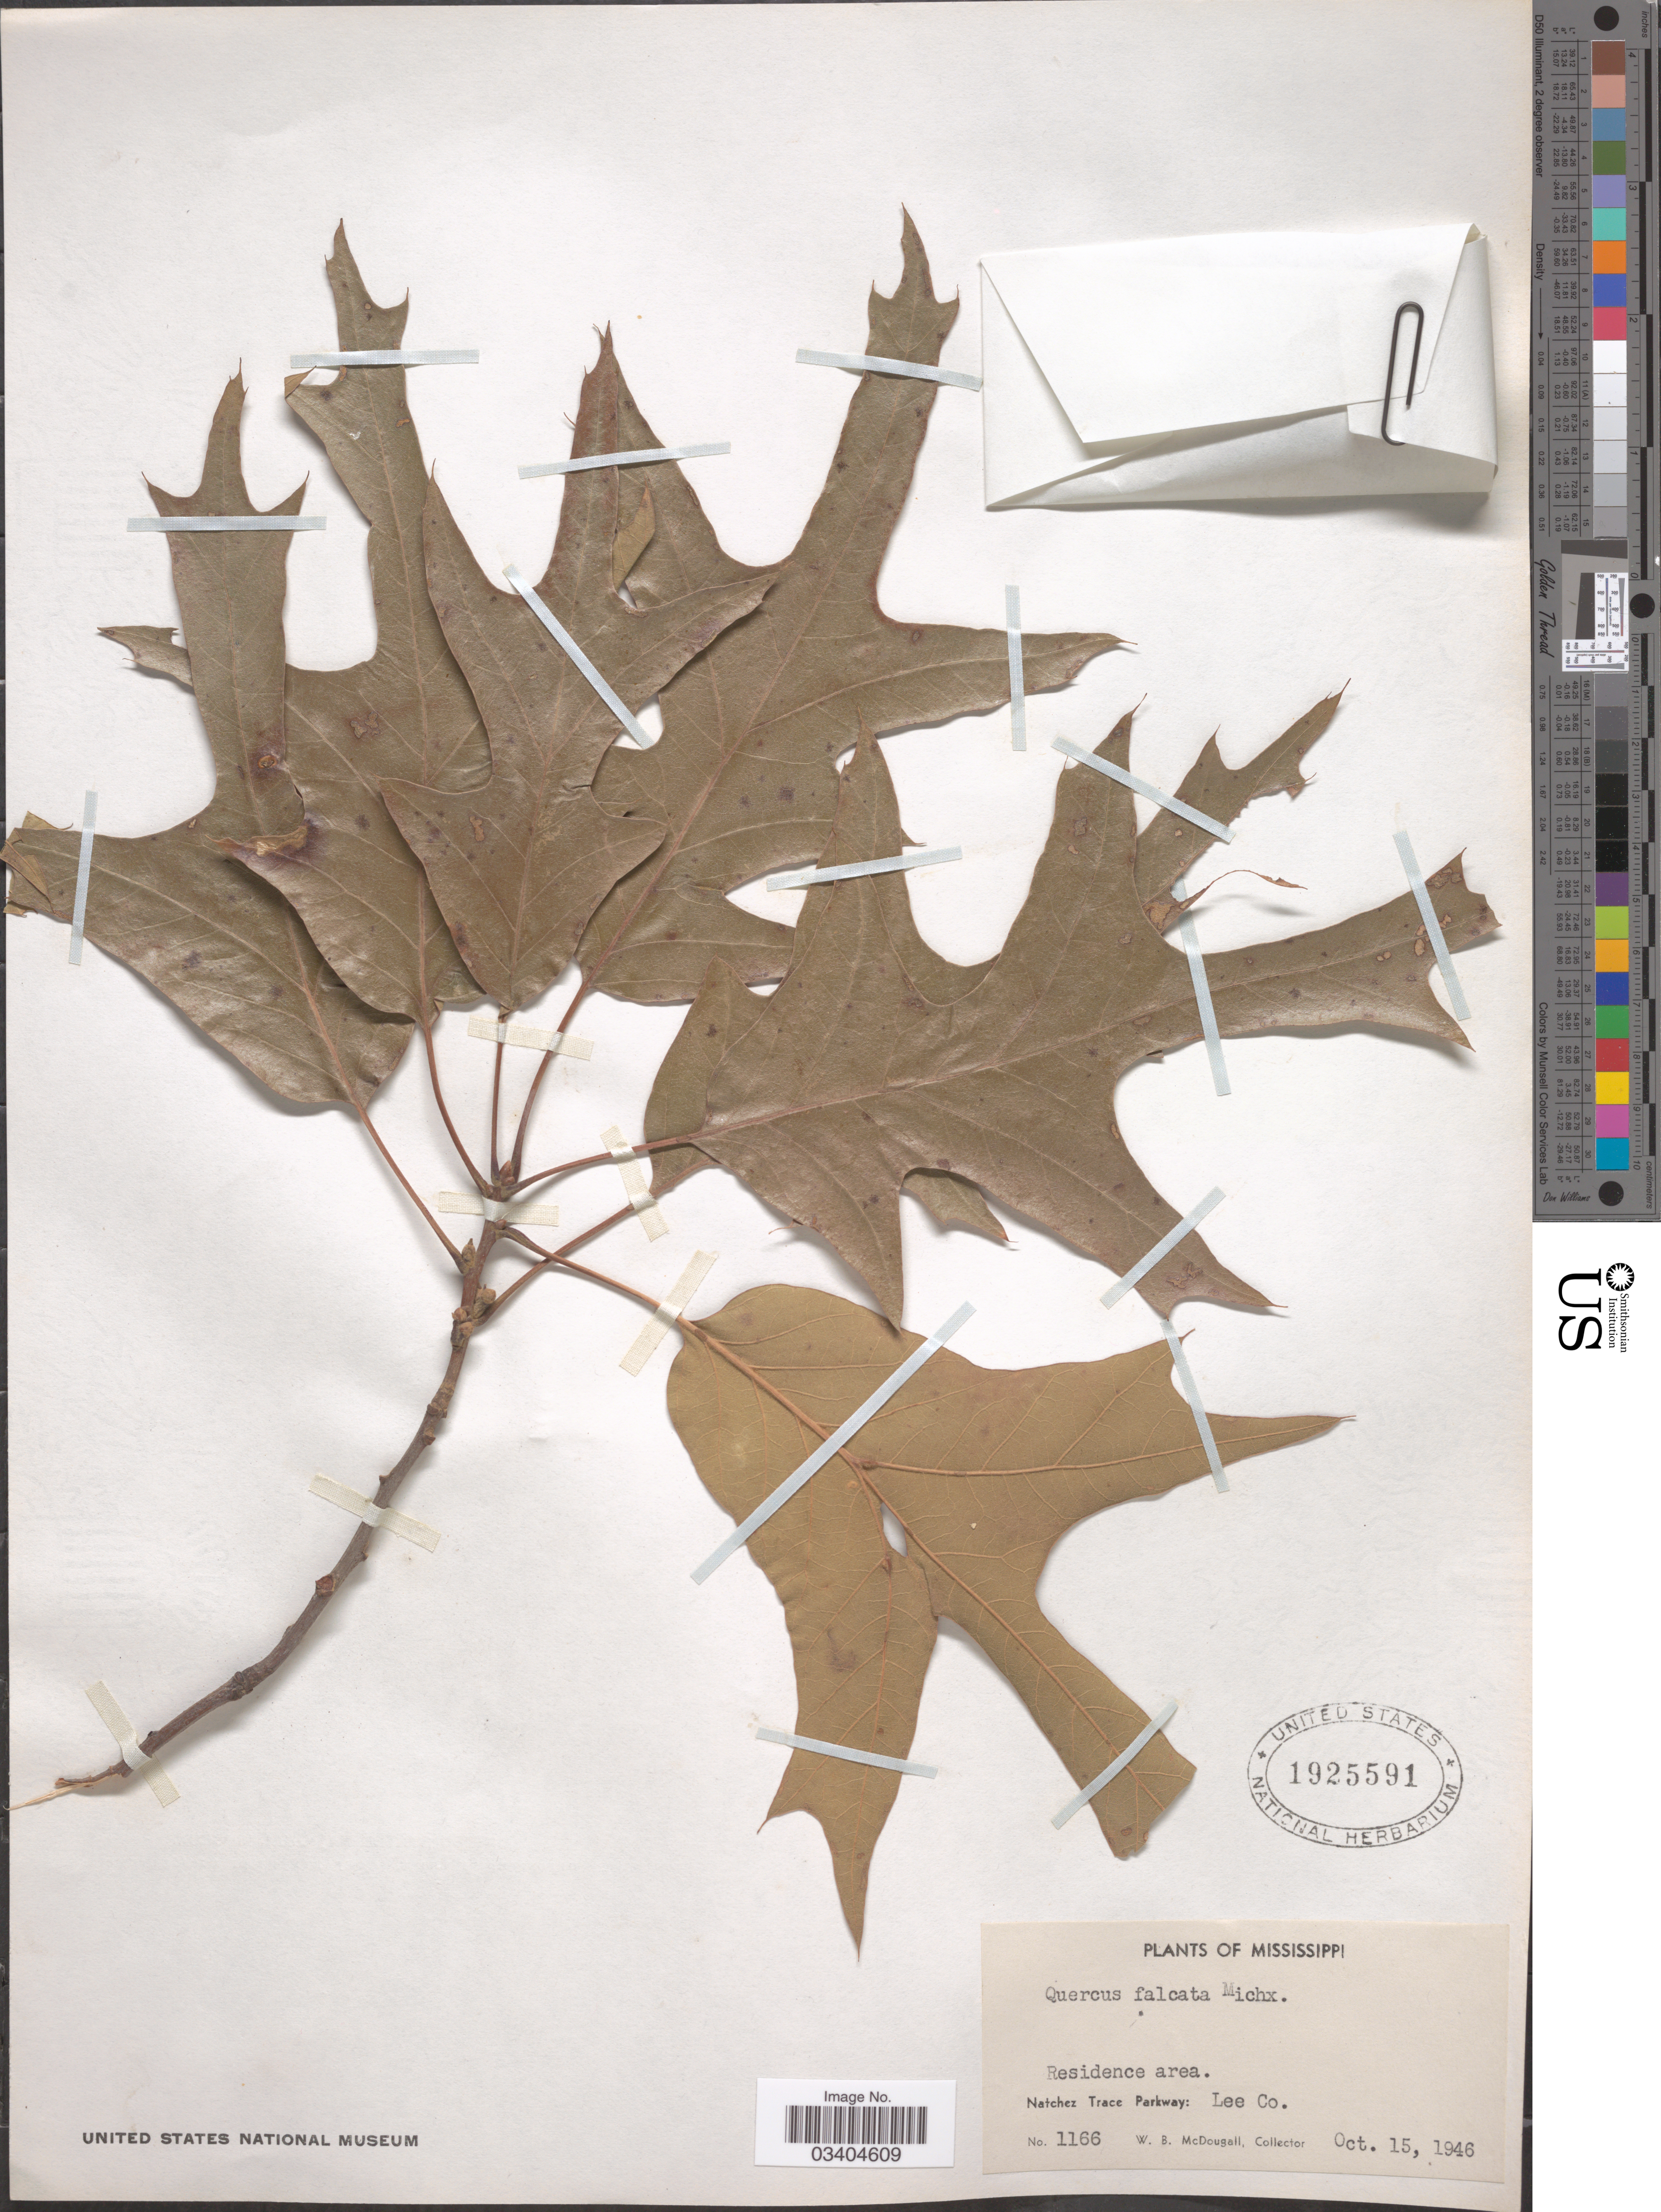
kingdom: Plantae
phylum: Tracheophyta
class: Magnoliopsida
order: Fagales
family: Fagaceae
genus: Quercus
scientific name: Quercus falcata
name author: Michx.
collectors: W. B. McDougall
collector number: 1166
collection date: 1946-10-15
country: United States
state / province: Mississippi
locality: Residence area. Natchez Trace Parkway: Lee Co.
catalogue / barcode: US 1925591